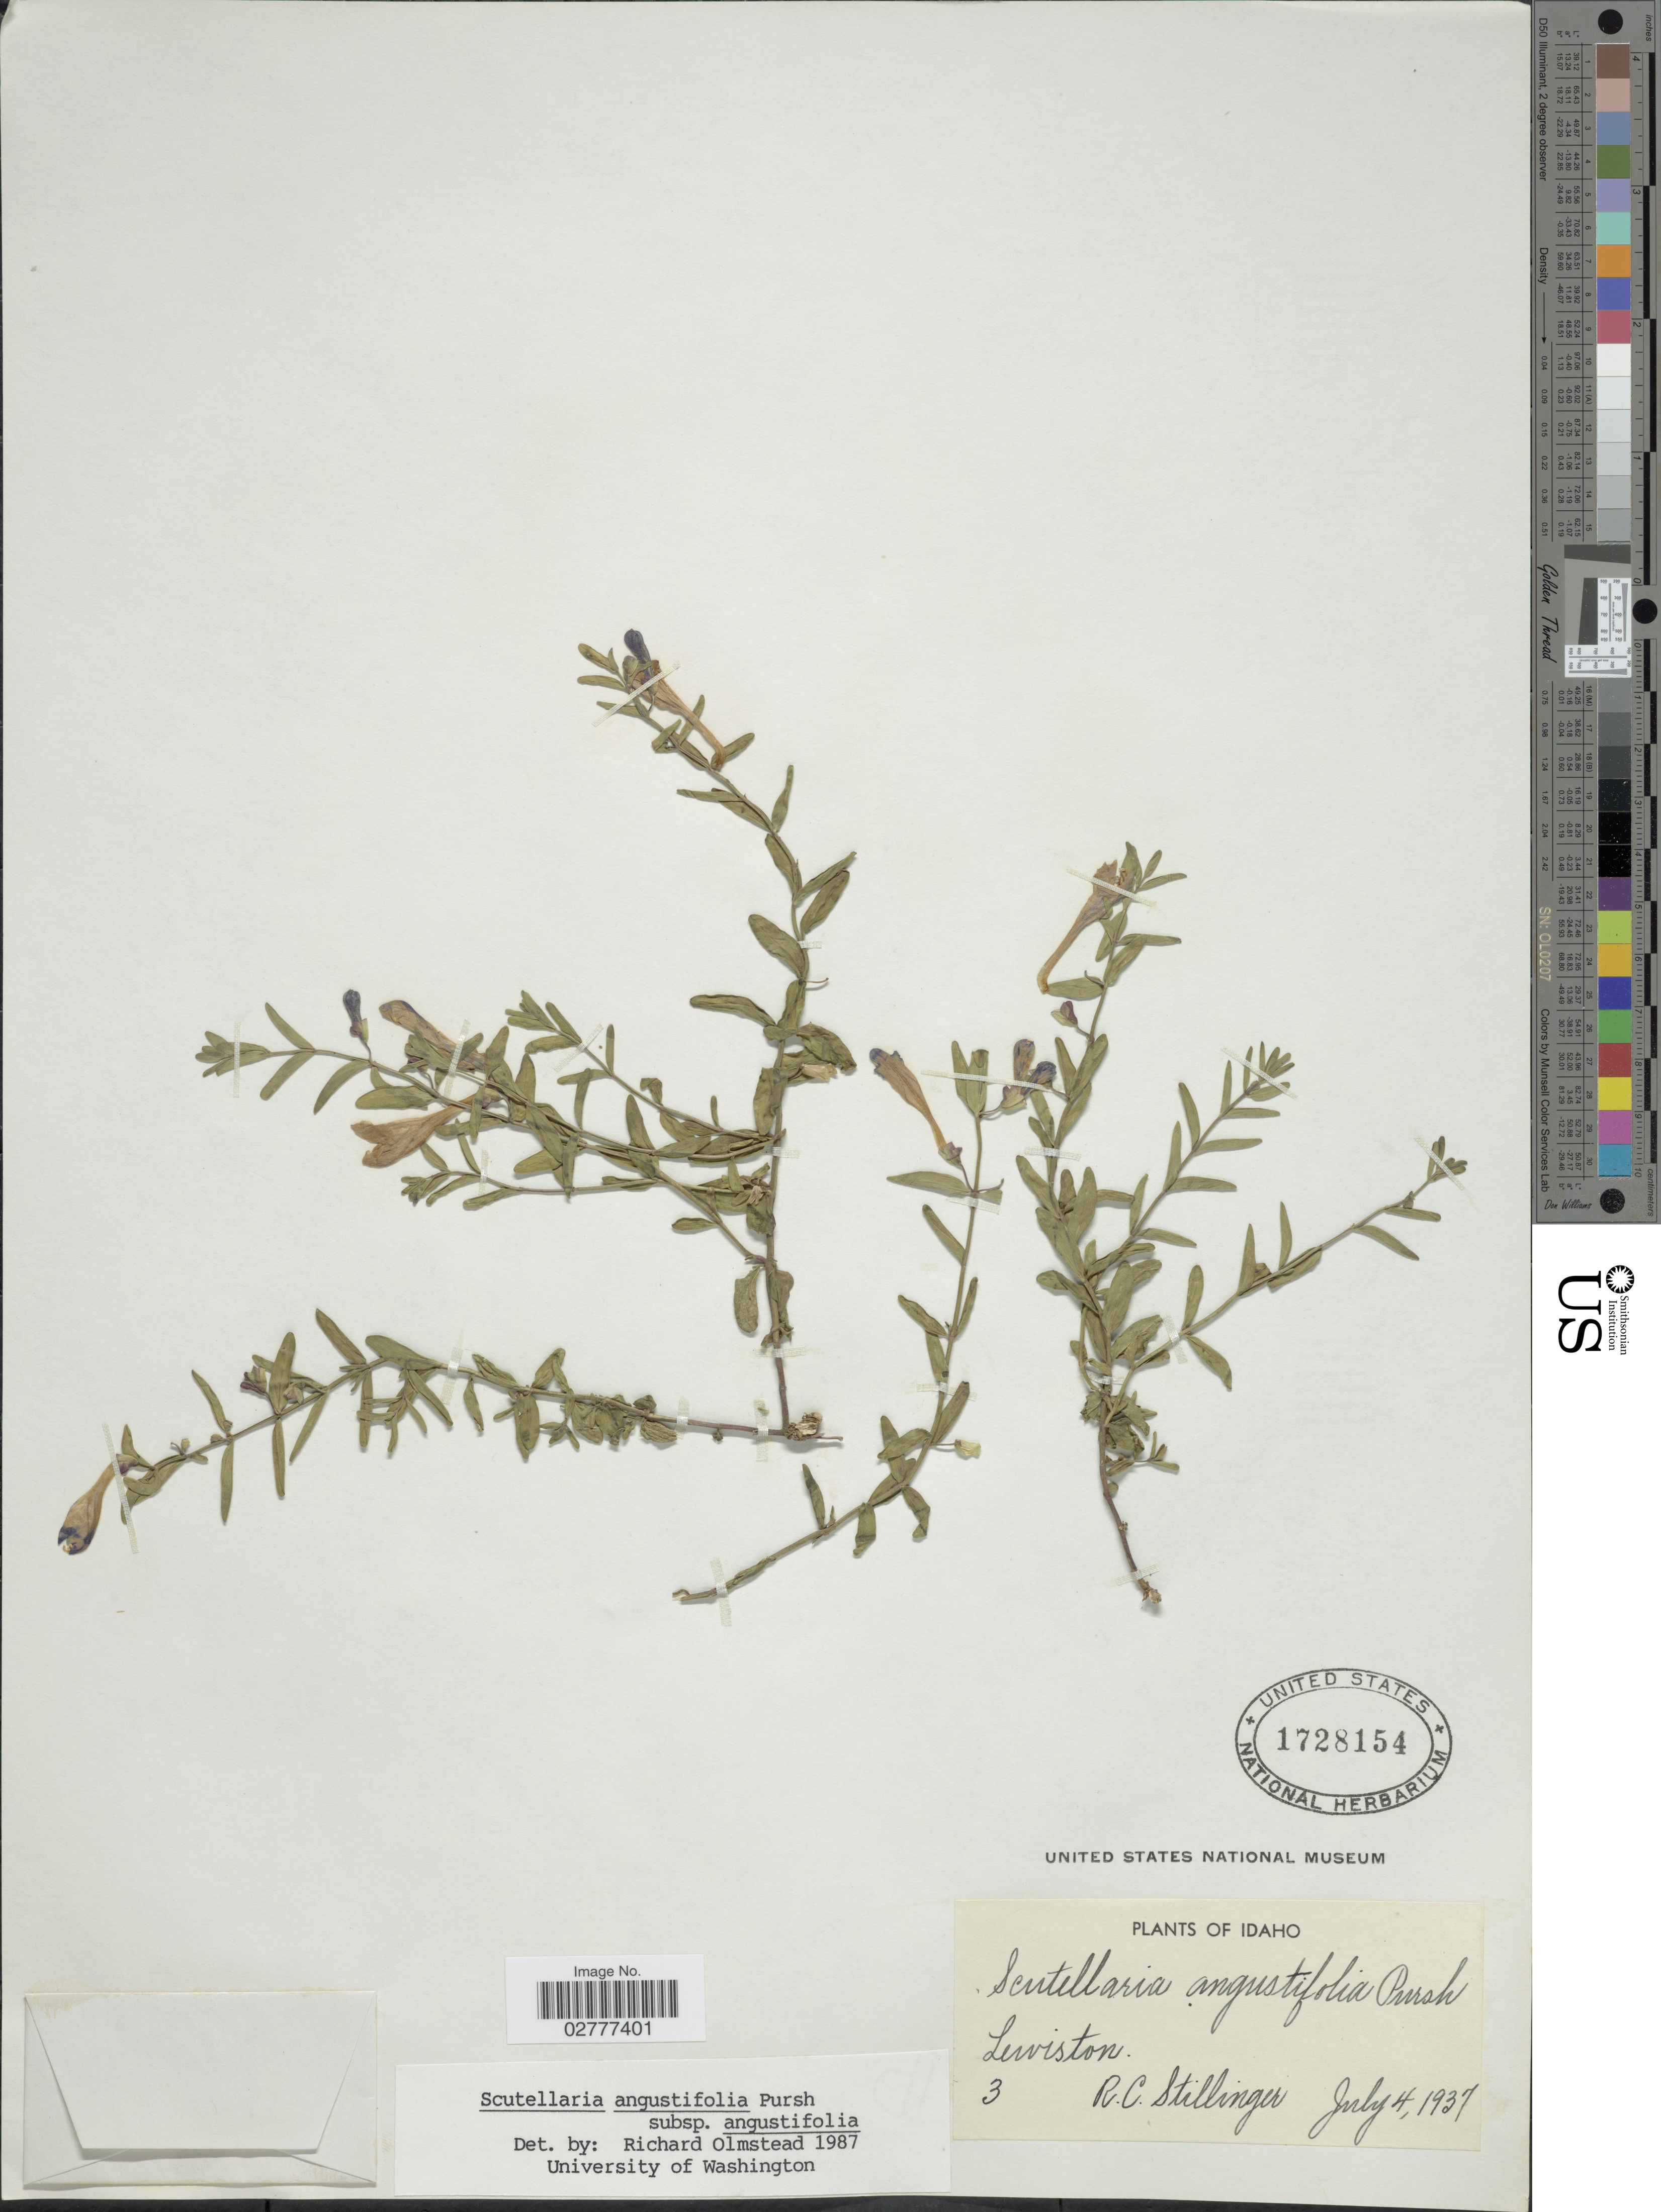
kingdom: Plantae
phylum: Tracheophyta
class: Magnoliopsida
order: Lamiales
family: Lamiaceae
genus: Scutellaria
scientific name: Scutellaria angustifolia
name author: Pursh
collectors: R. Stillinger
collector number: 3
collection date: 1937-07-04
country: United States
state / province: Idaho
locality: Lewiston.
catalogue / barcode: US 1728154